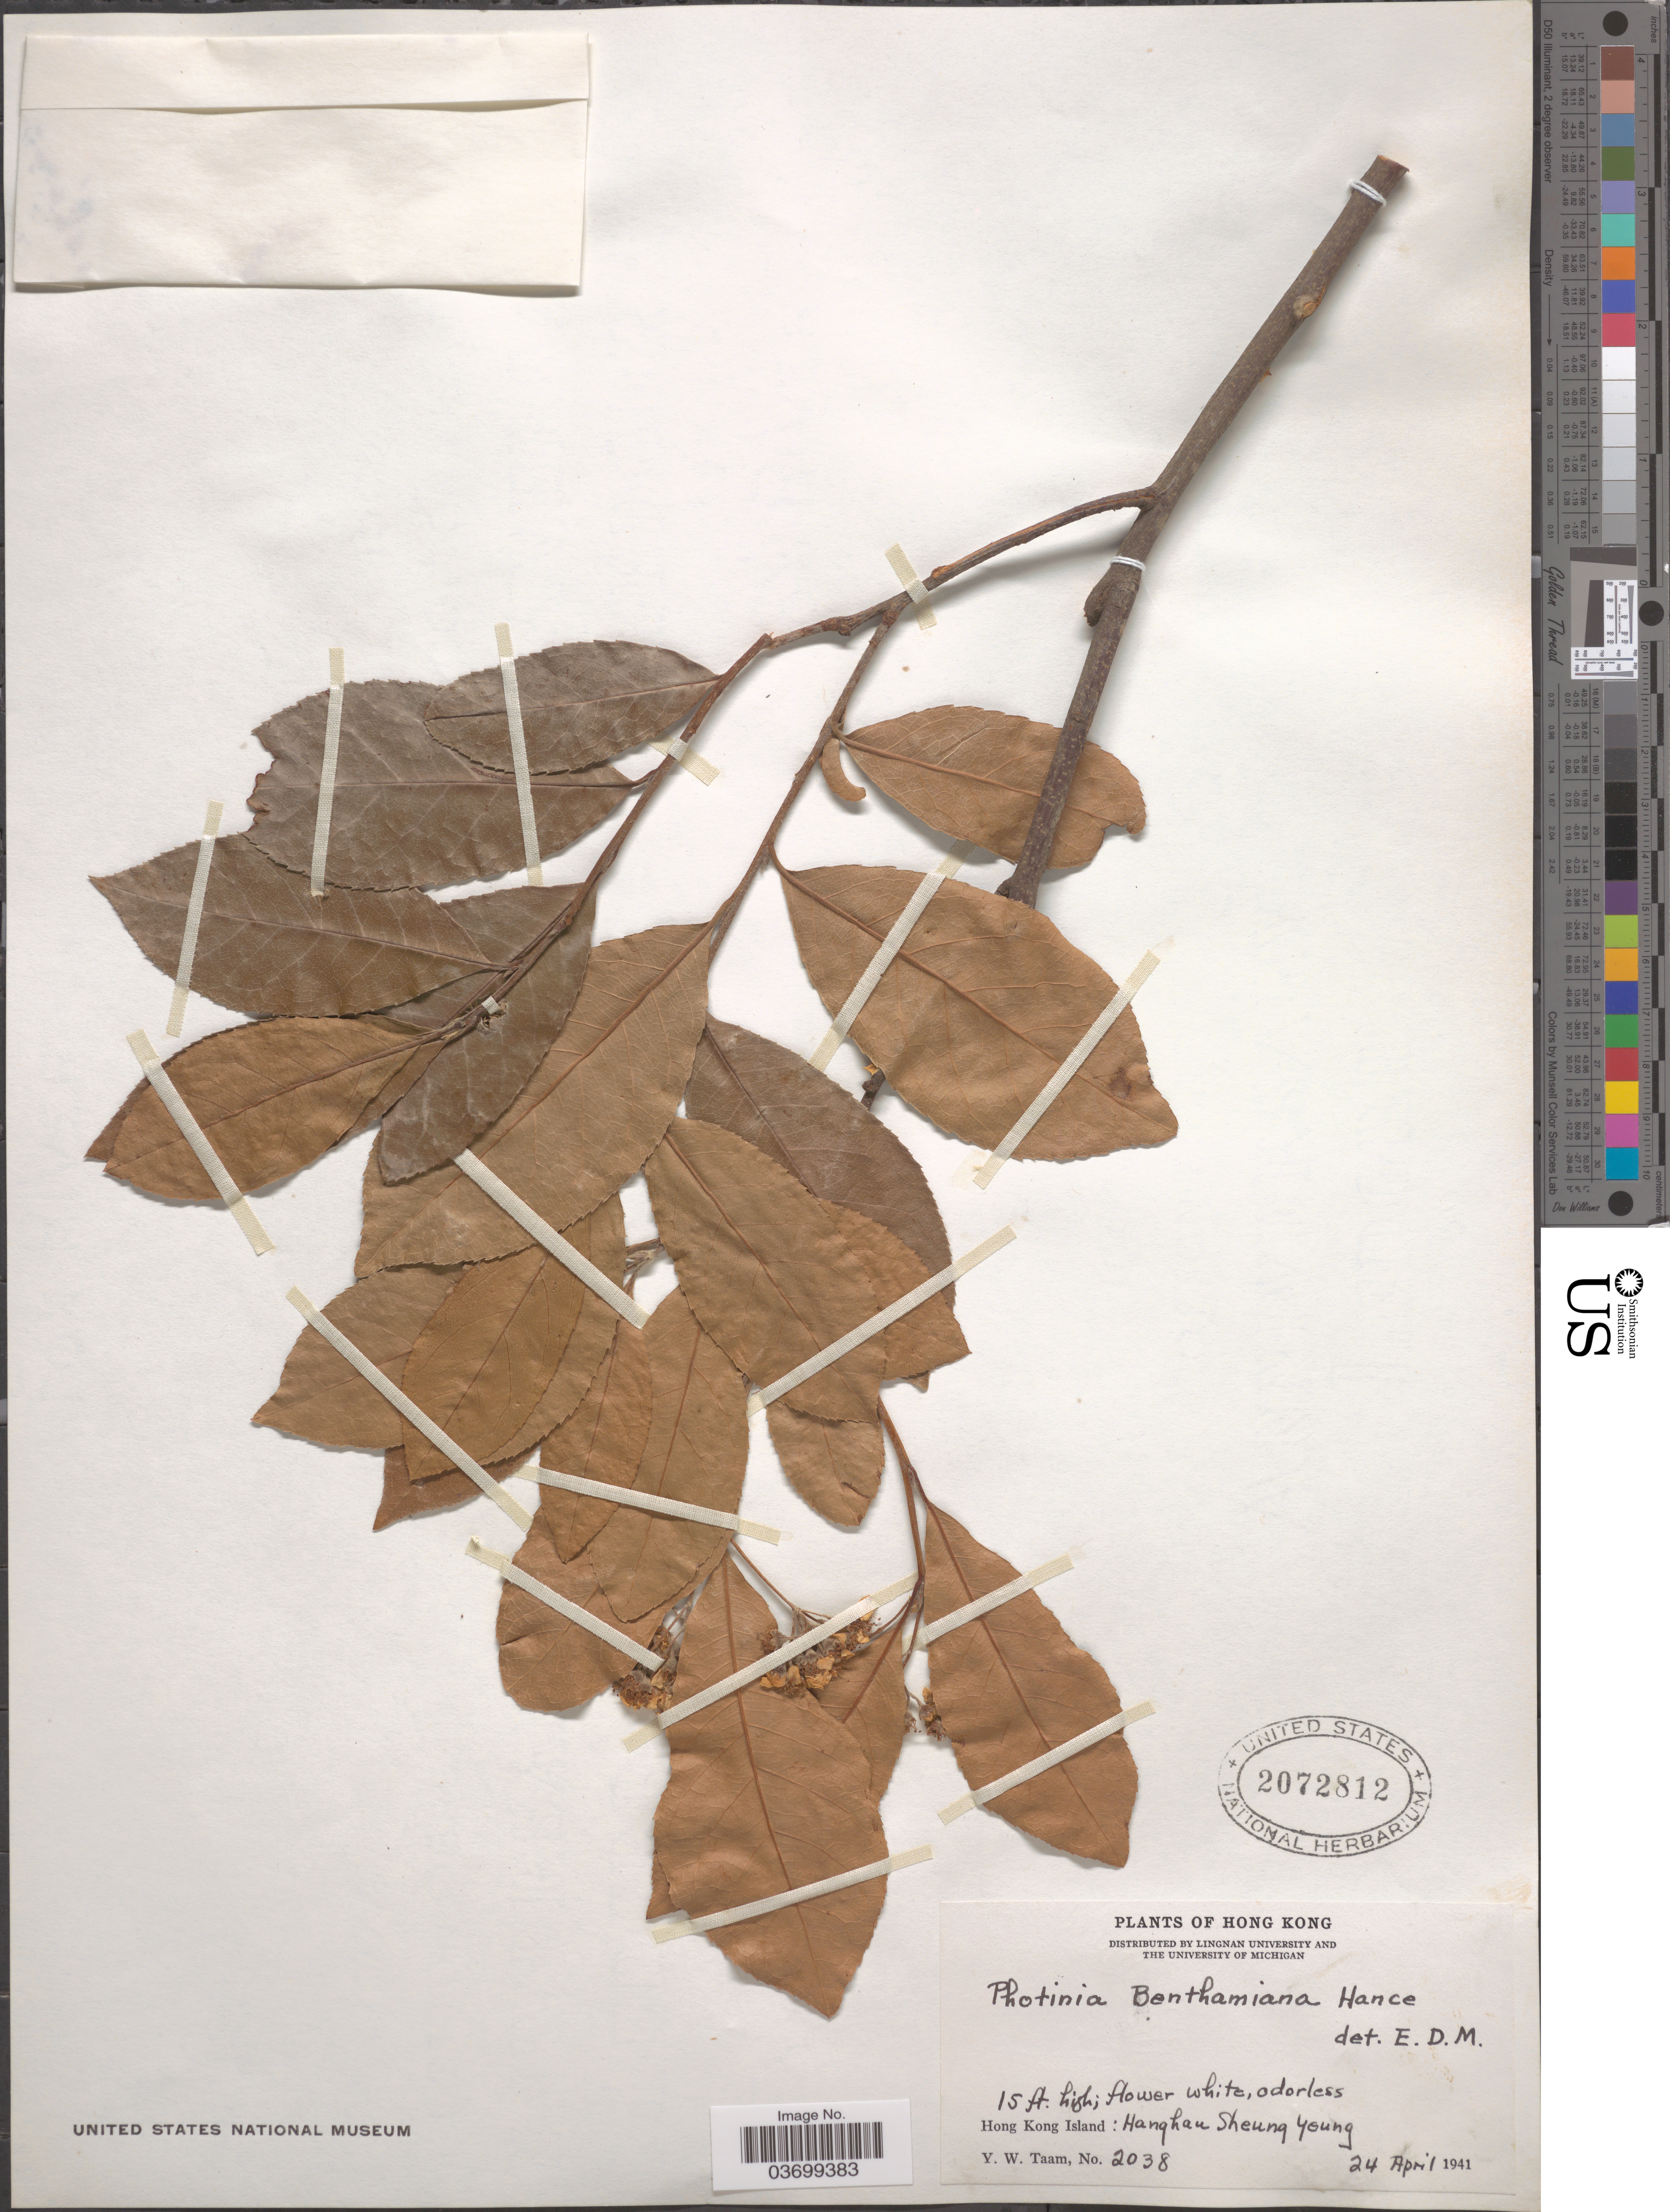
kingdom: Plantae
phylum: Tracheophyta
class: Magnoliopsida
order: Rosales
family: Rosaceae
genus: Photinia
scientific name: Photinia benthamiana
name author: Hance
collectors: Y. W. Taam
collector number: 2038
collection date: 1941-04-24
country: China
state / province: Hong Kong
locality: Hong Kong Island: Hanghau Sheung Young.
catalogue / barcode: US 2072812